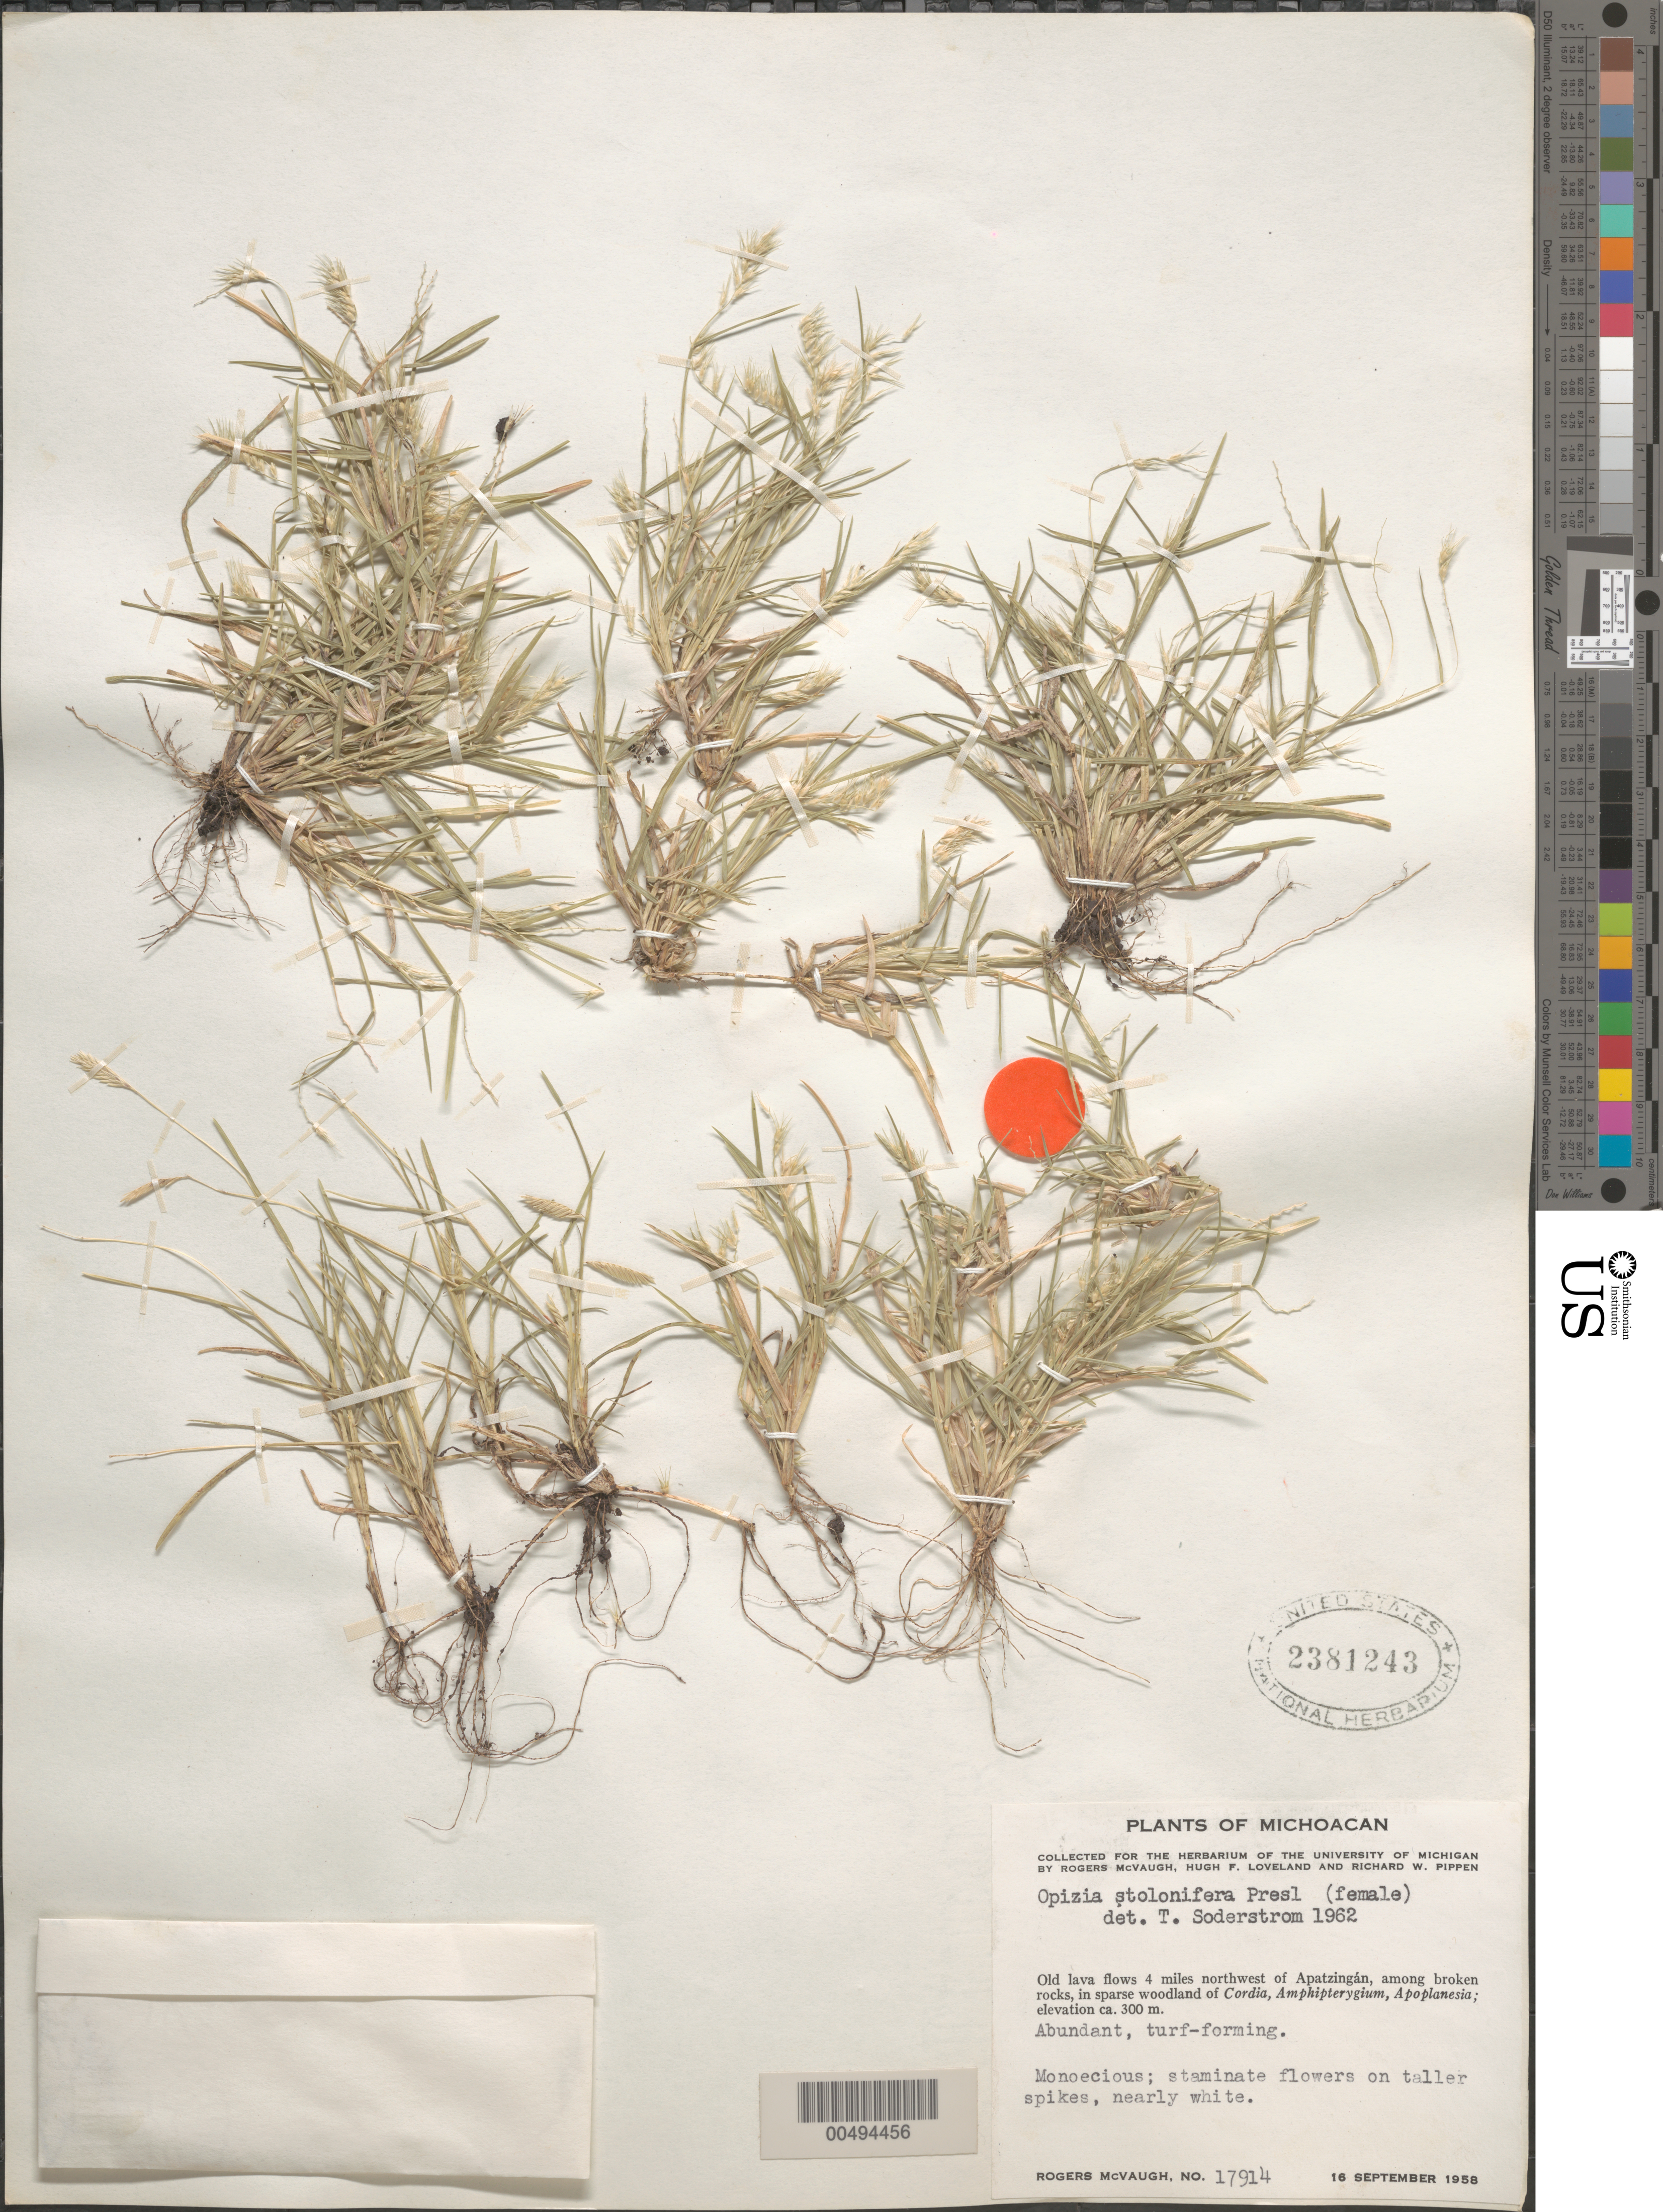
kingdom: Plantae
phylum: Tracheophyta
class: Liliopsida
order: Poales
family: Poaceae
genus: Opizia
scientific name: Opizia stolonifera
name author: J. Presl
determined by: Soderstrom, T. R.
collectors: R. McVaugh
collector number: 17914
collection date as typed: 16 Sep 1958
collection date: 1958-09-16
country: Mexico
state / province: Michoacán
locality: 4 mi NW of Apatzingan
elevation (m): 300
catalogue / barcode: US 2381243